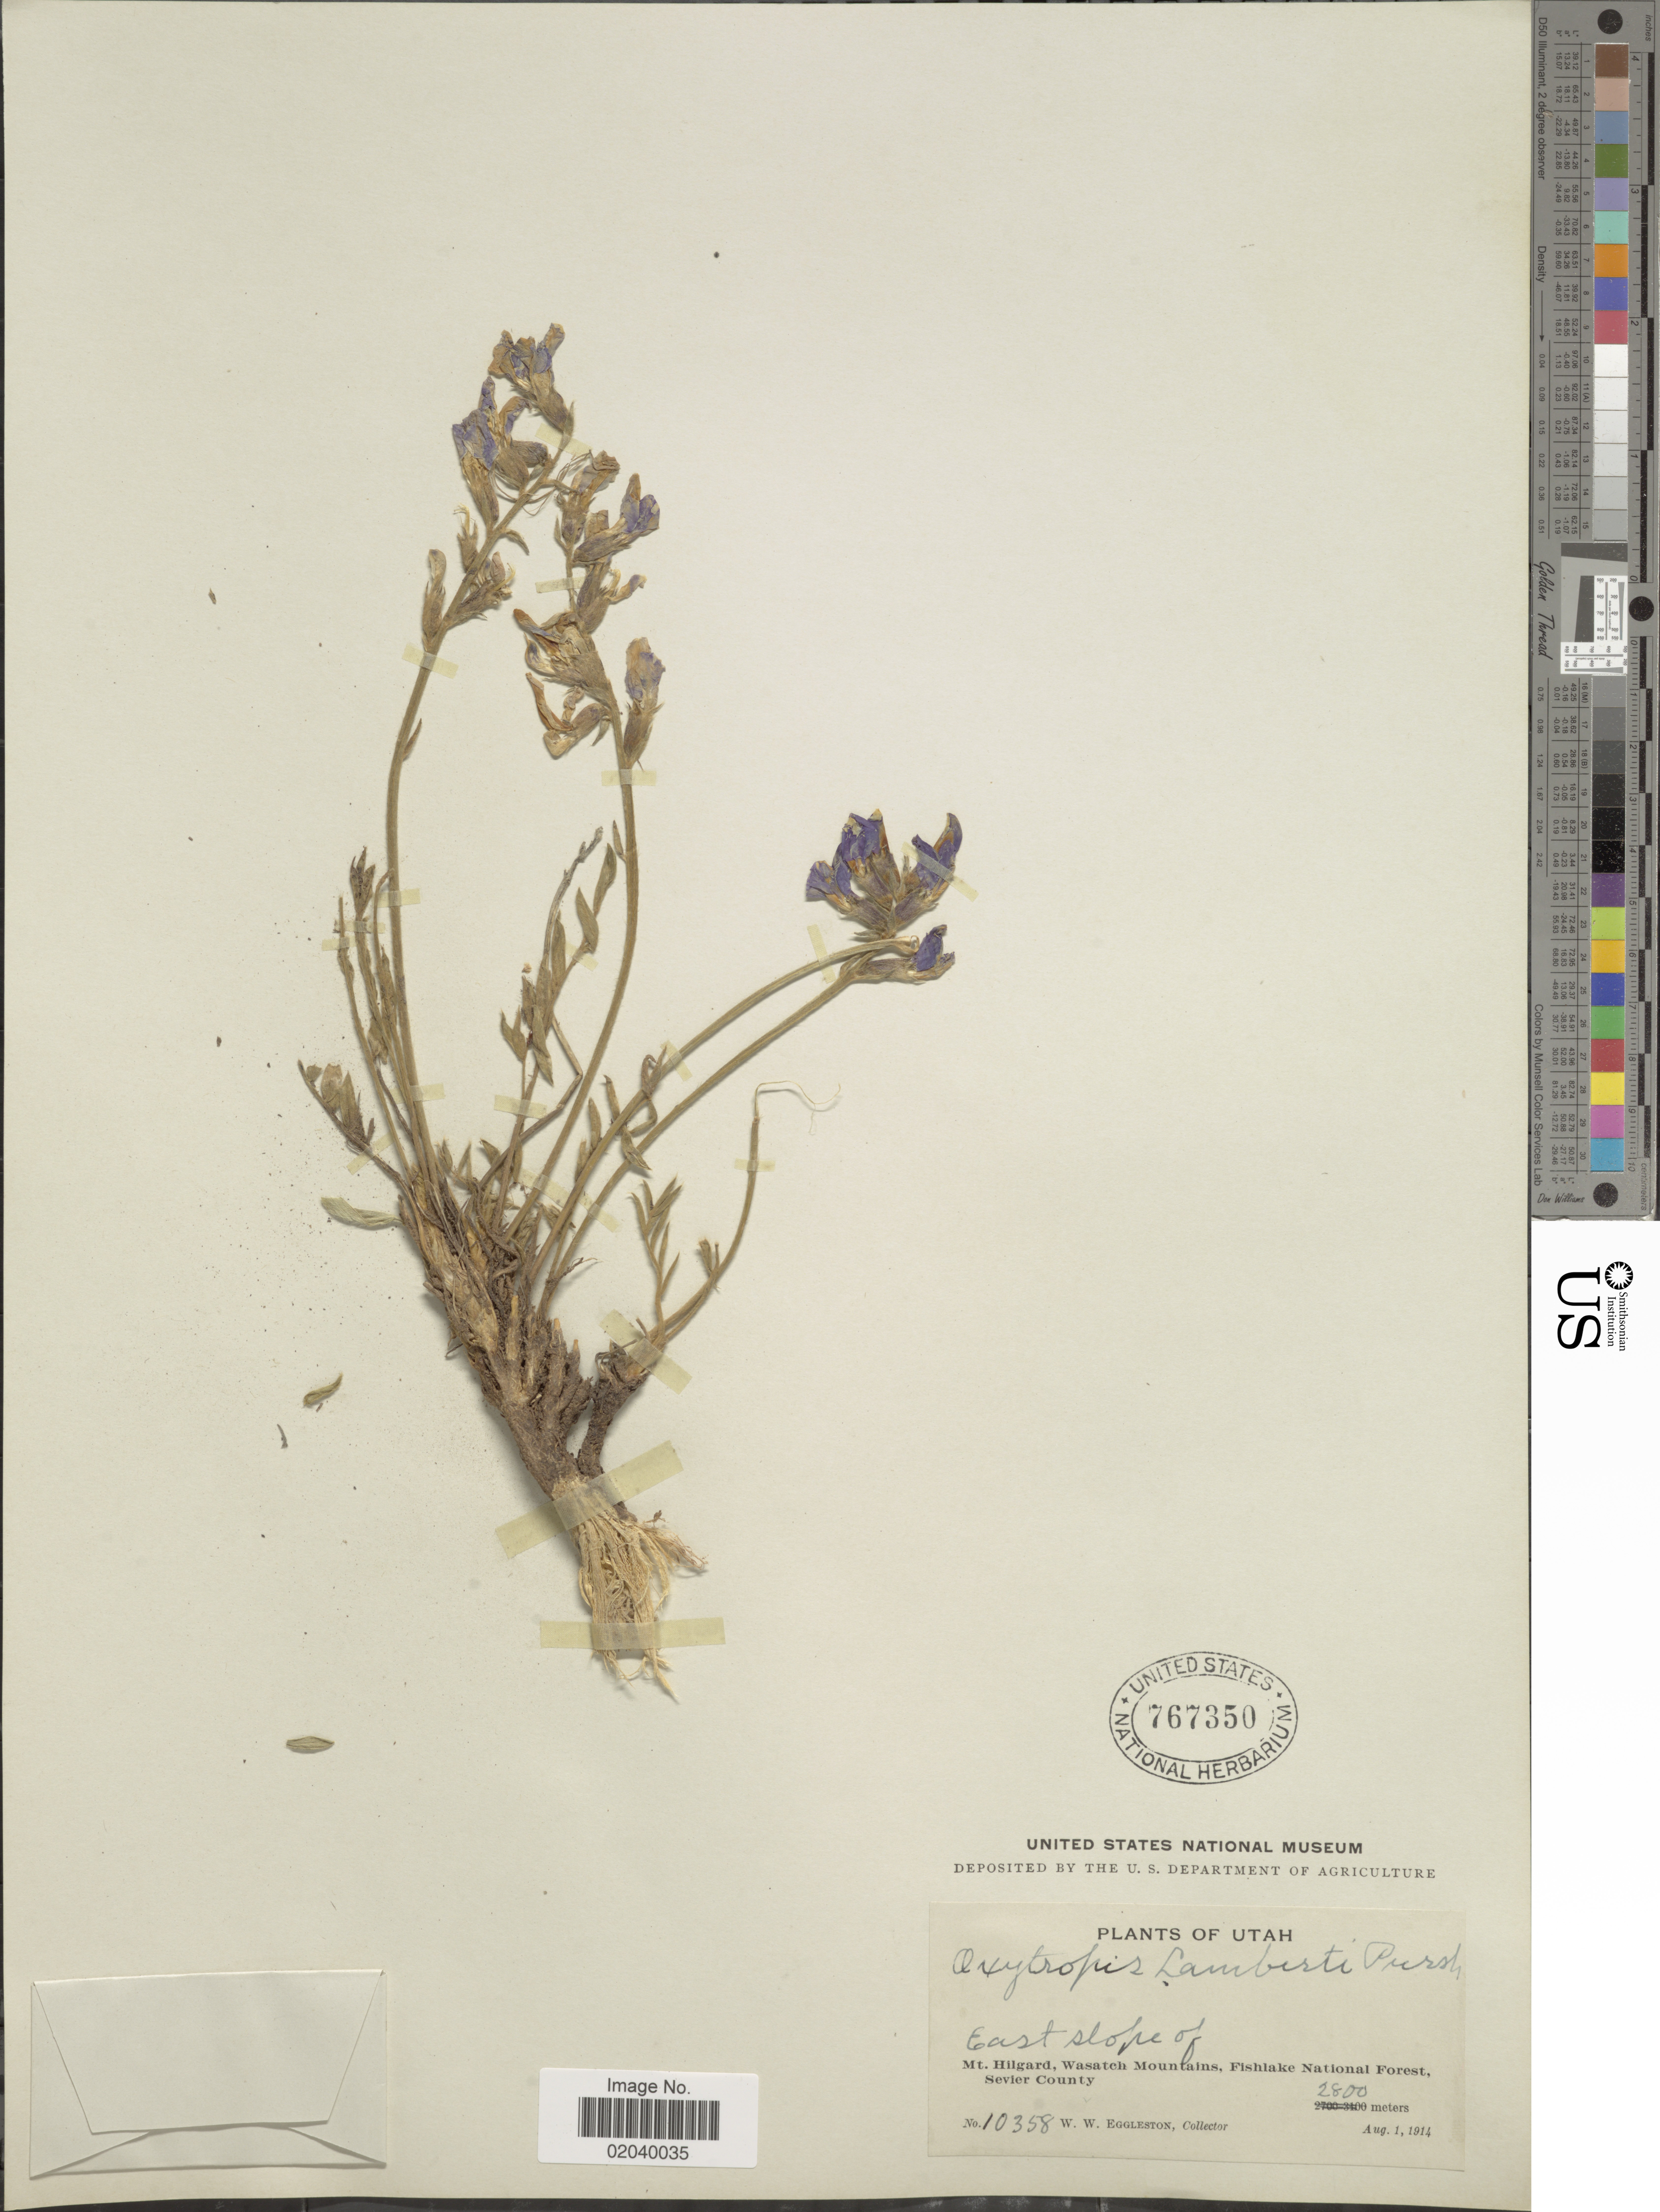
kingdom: Plantae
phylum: Tracheophyta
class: Magnoliopsida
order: Fabales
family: Fabaceae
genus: Oxytropis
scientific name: Oxytropis lambertii var. bigelovii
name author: A. Gray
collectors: W. W. Eggleston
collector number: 10358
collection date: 1914-08-01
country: United States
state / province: Utah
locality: East slope of Mt. Hilgard, Wasatch Mountains, Fishlake National Forest, Sevier County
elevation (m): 2800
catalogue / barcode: US 767350